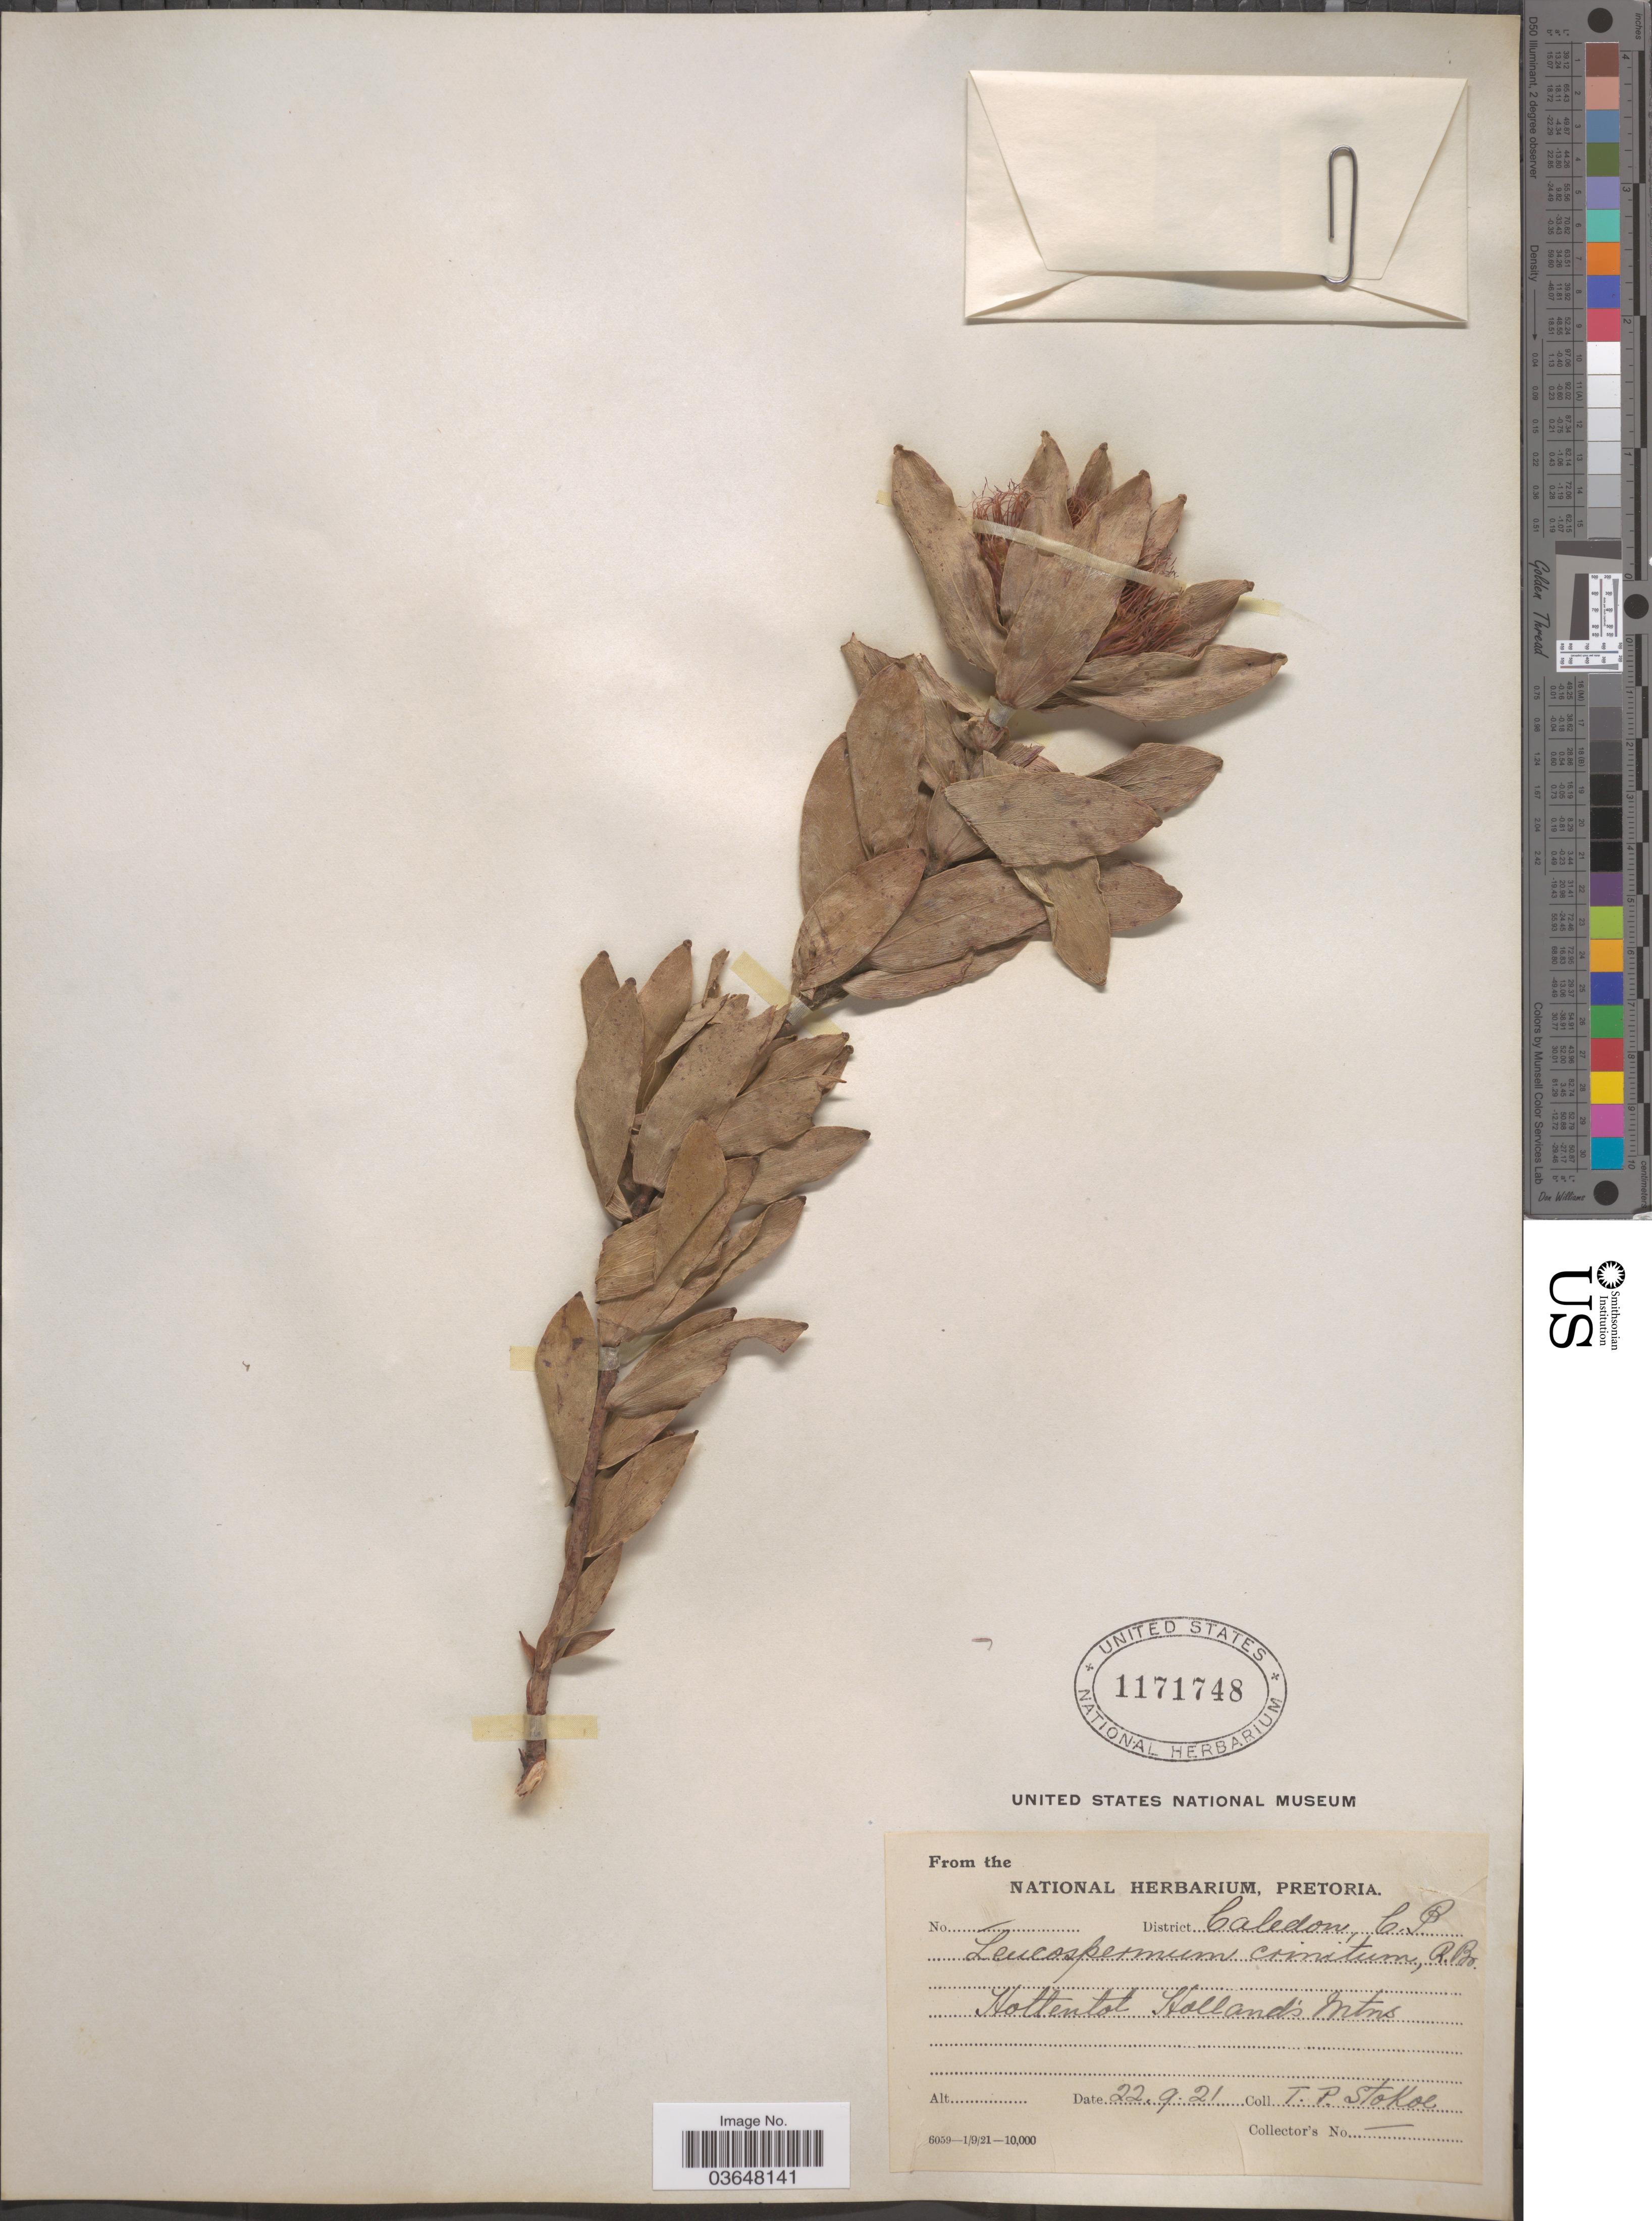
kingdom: Plantae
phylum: Tracheophyta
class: Magnoliopsida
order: Proteales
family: Proteaceae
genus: Leucospermum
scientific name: Leucospermum oleaefolium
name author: R. Br.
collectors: T. Stokoe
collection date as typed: Transcribed d/m/y: 22/9/21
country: South Africa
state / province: Western Cape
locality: District Caledon. Hottentot Holland's Mtns.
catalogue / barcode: US 1171748